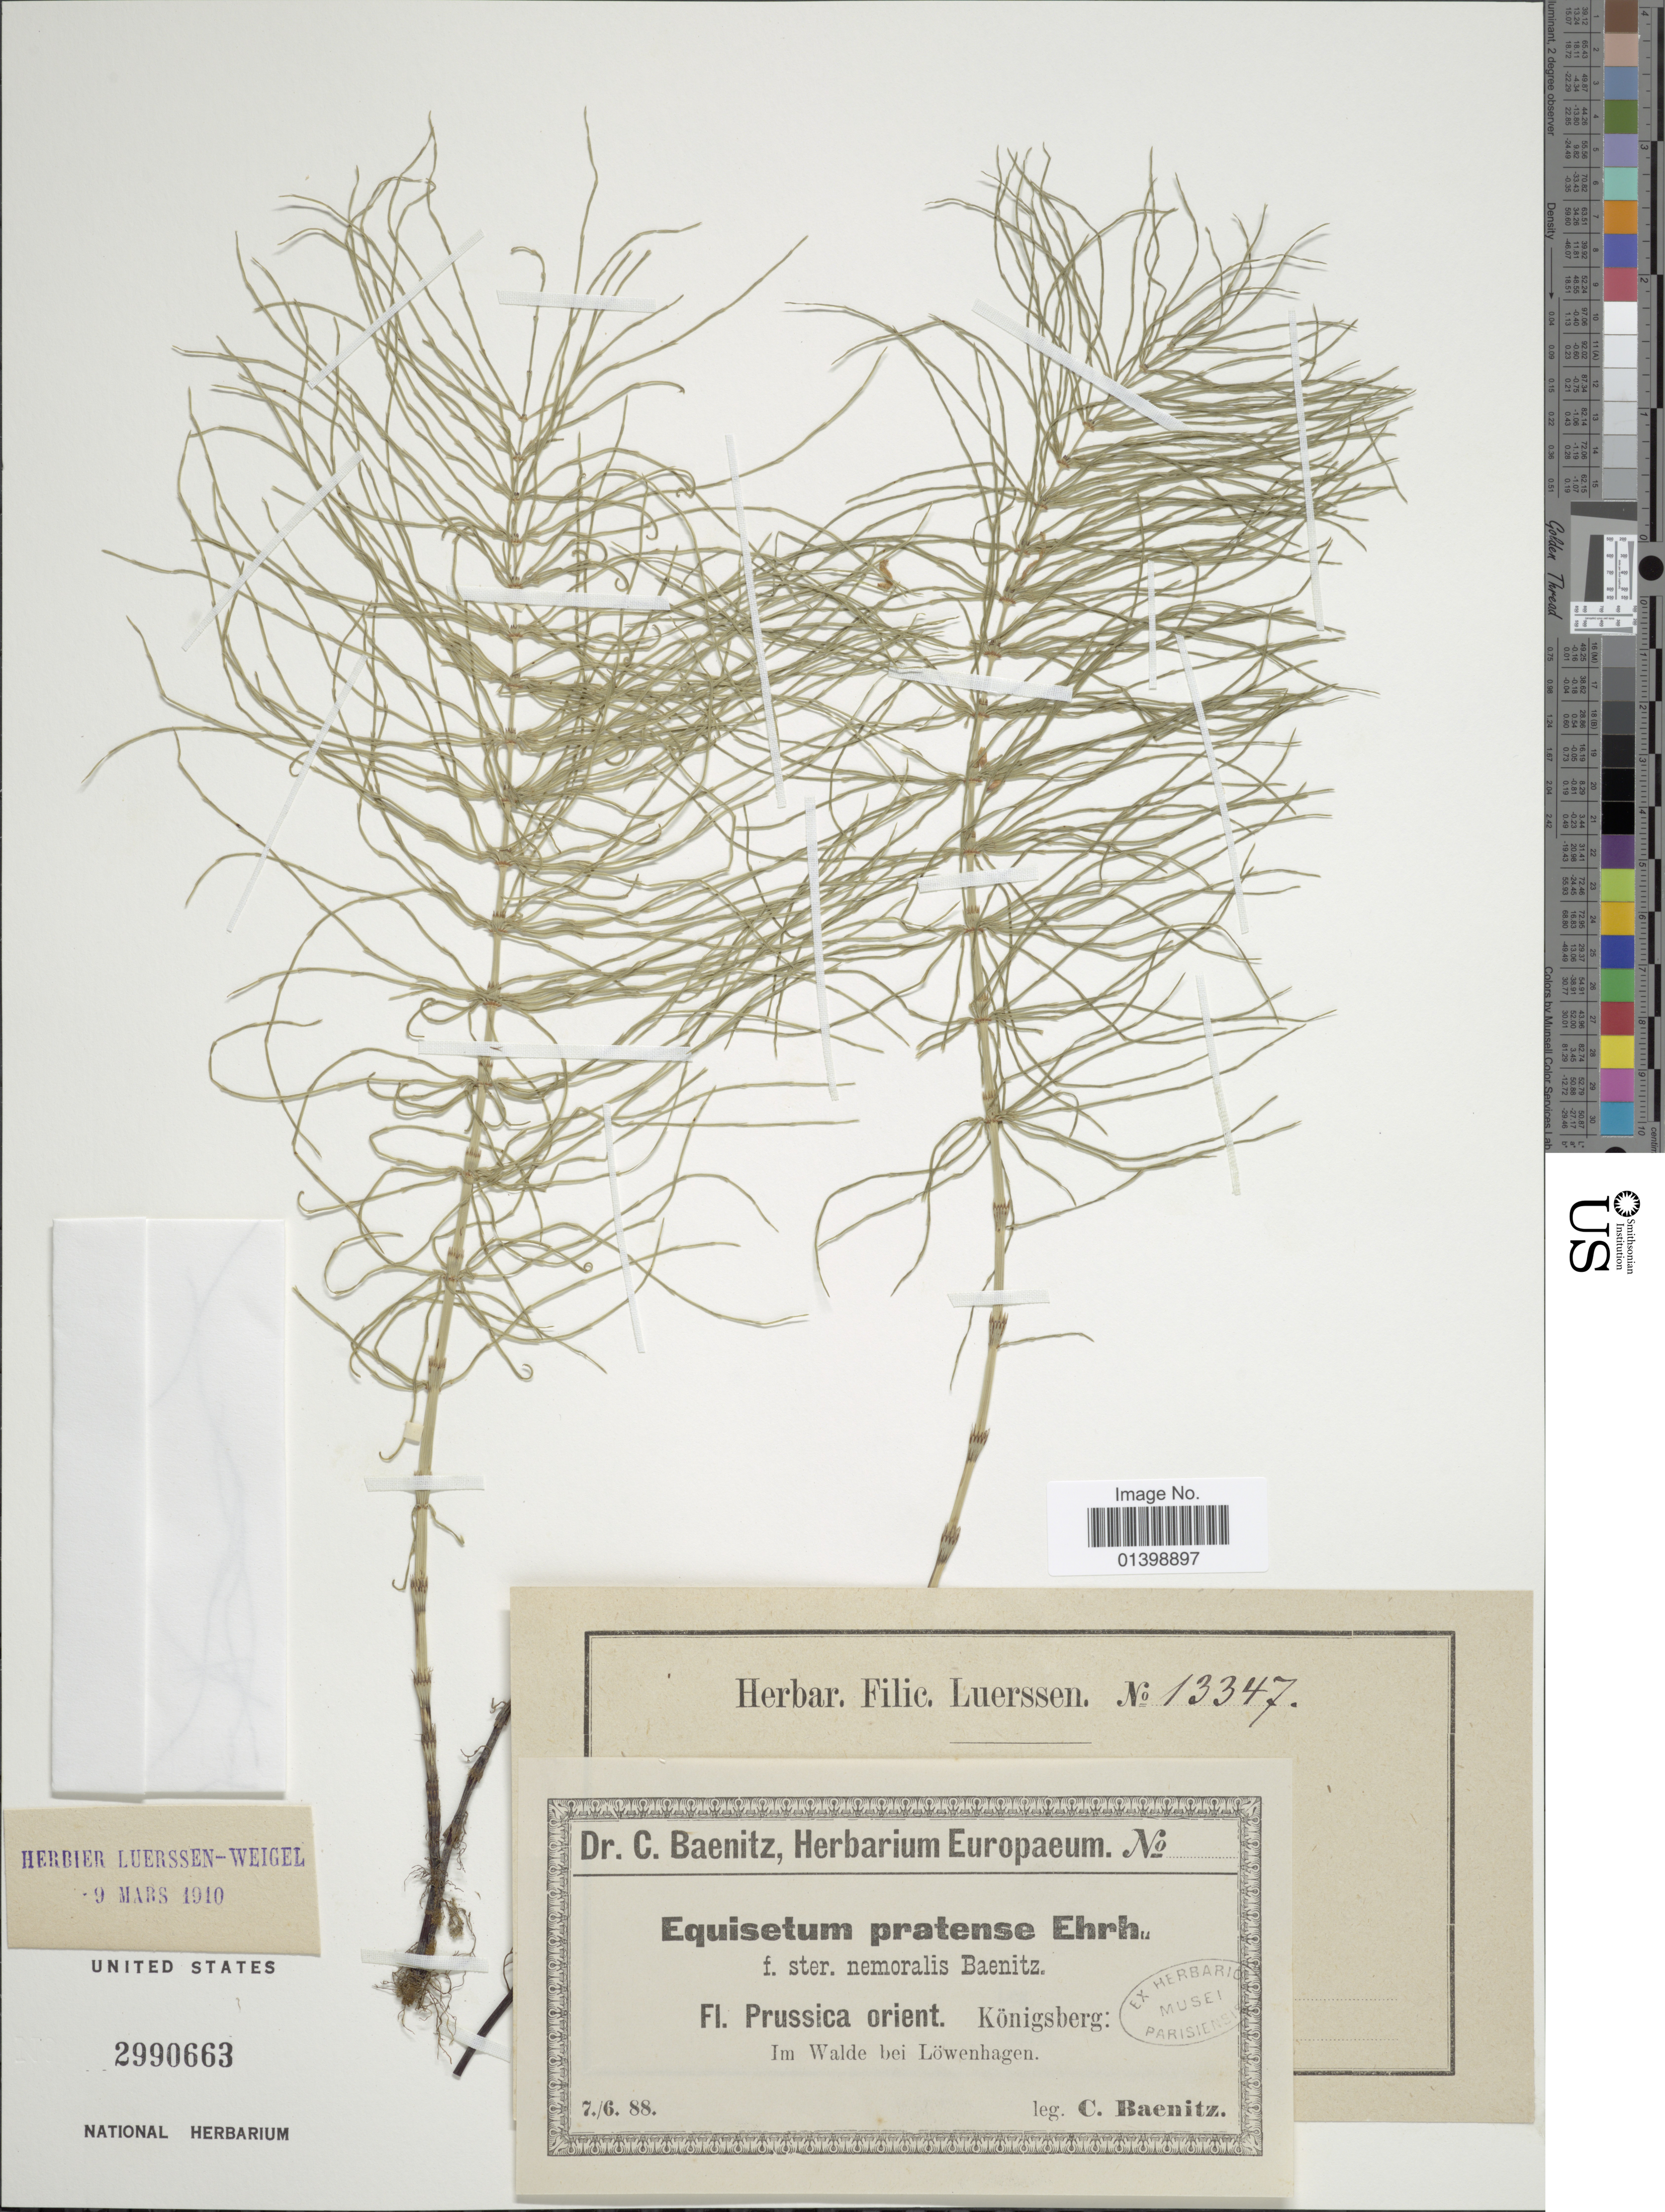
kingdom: Plantae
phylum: Tracheophyta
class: Polypodiopsida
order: Equisetales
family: Equisetaceae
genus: Equisetum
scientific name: Equisetum pratense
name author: Ehrh.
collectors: C. G. Baenitz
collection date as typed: Transcribed d/m/y: 7/6/88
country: Russian Federation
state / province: Kaliningrad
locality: Prussica orient. Königsberg: Im wWalde bei Löwenhagen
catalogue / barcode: US 2990663